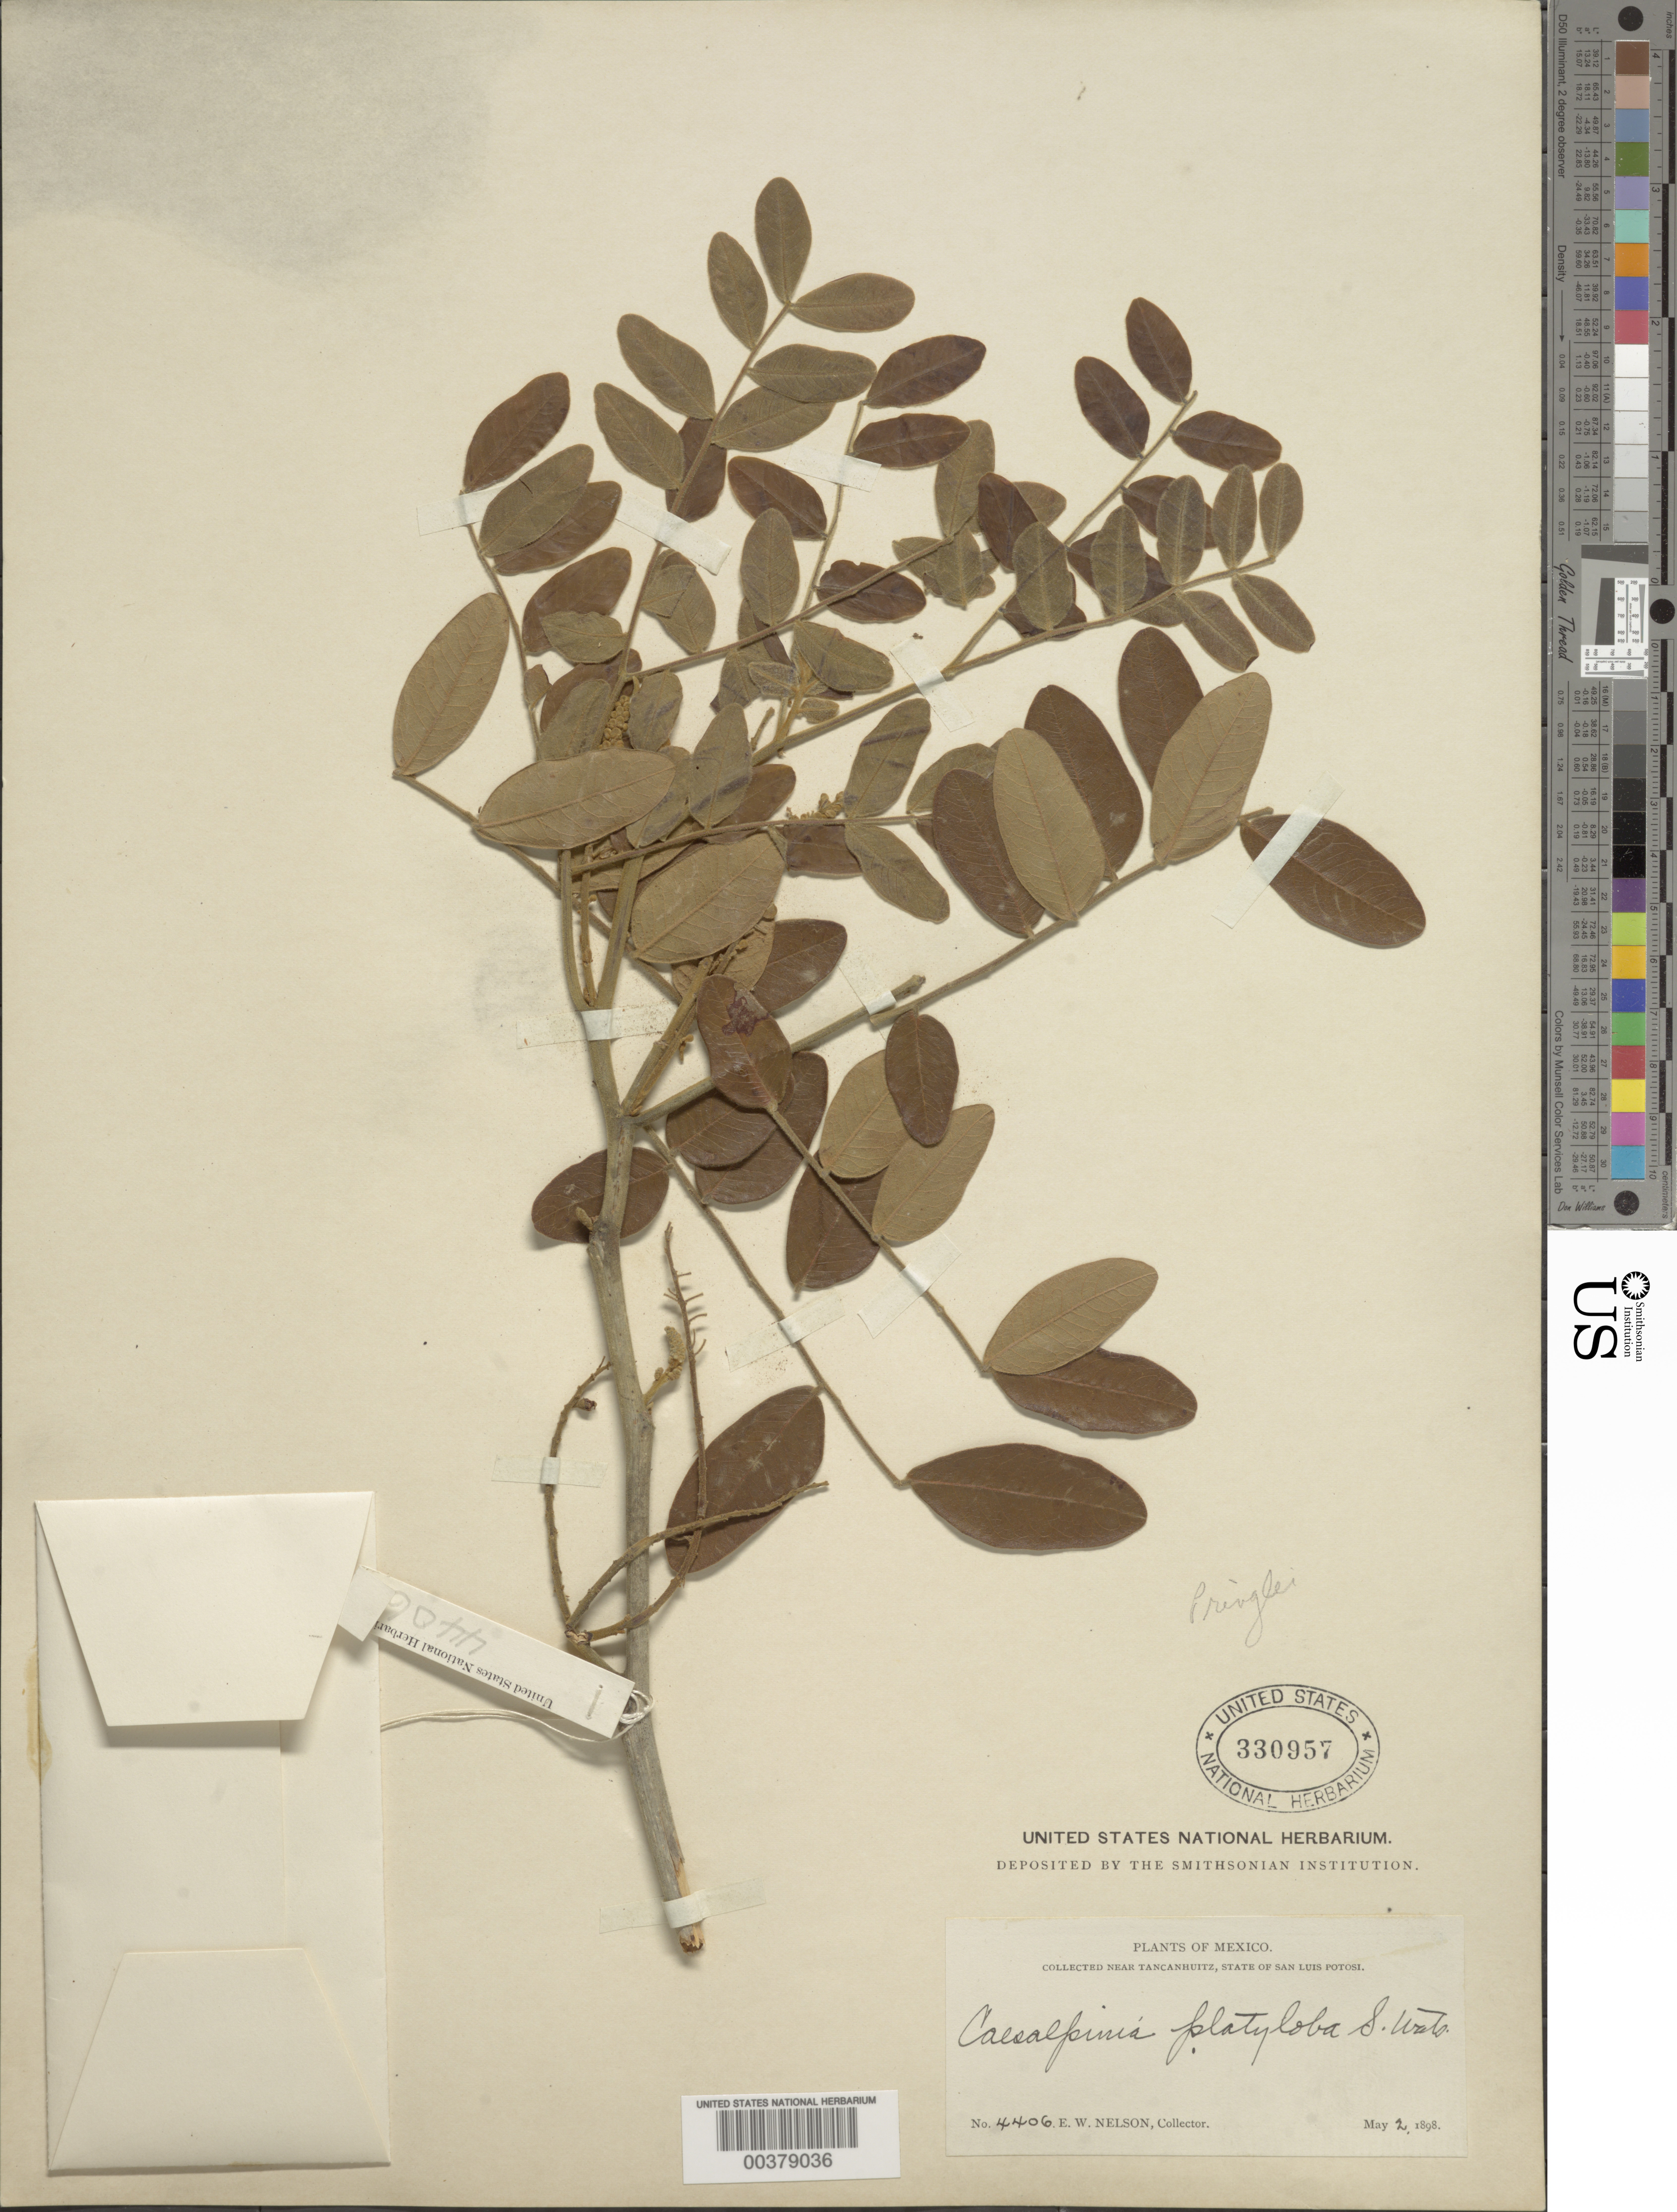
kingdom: Plantae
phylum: Tracheophyta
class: Magnoliopsida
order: Fabales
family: Fabaceae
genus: Coulteria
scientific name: Coulteria pringlei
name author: (Britton & Rose) J.L. Contr. et al.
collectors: E. W. Nelson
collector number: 4406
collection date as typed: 02 May 1898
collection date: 1898-05-02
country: Mexico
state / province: San Luis Potosí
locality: Near tancanhuitz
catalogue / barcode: US 330957